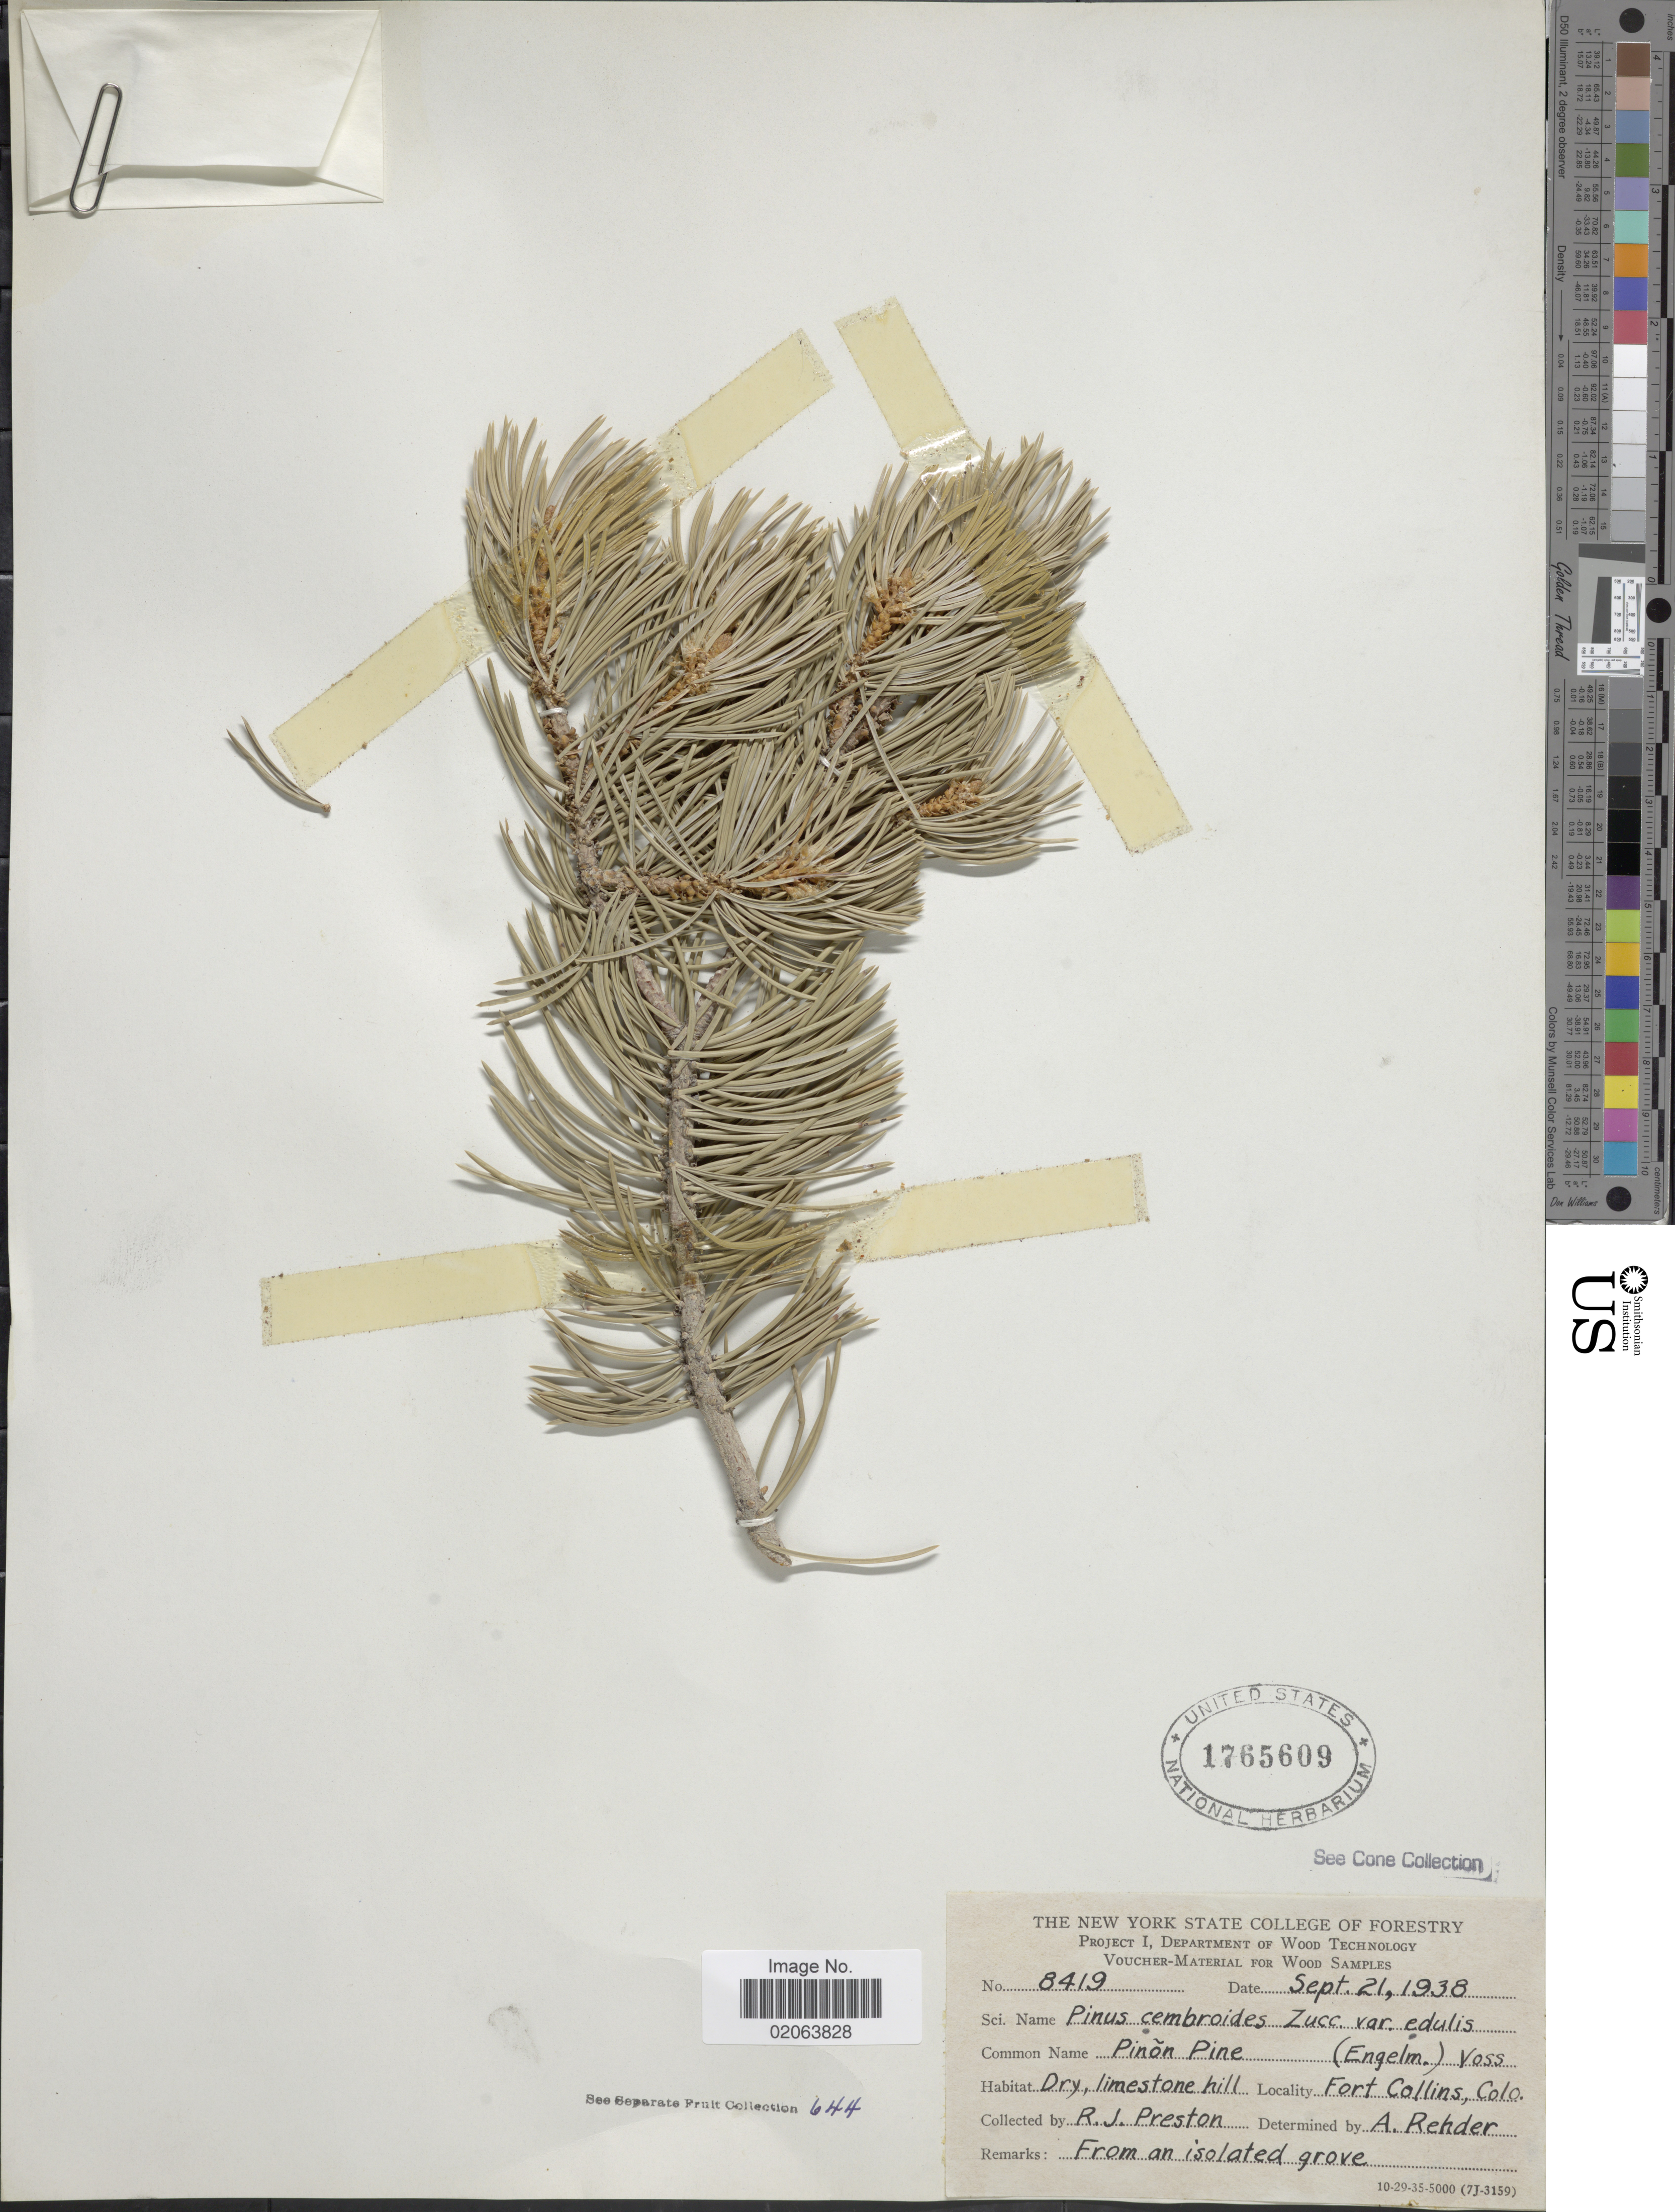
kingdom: Plantae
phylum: Tracheophyta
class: Pinopsida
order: Pinales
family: Pinaceae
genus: Pinus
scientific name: Pinus edulis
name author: Engelm.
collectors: R. J. Preston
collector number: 8419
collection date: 1938-09-21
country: United States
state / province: Colorado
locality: Fort Collins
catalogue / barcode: US 1765609